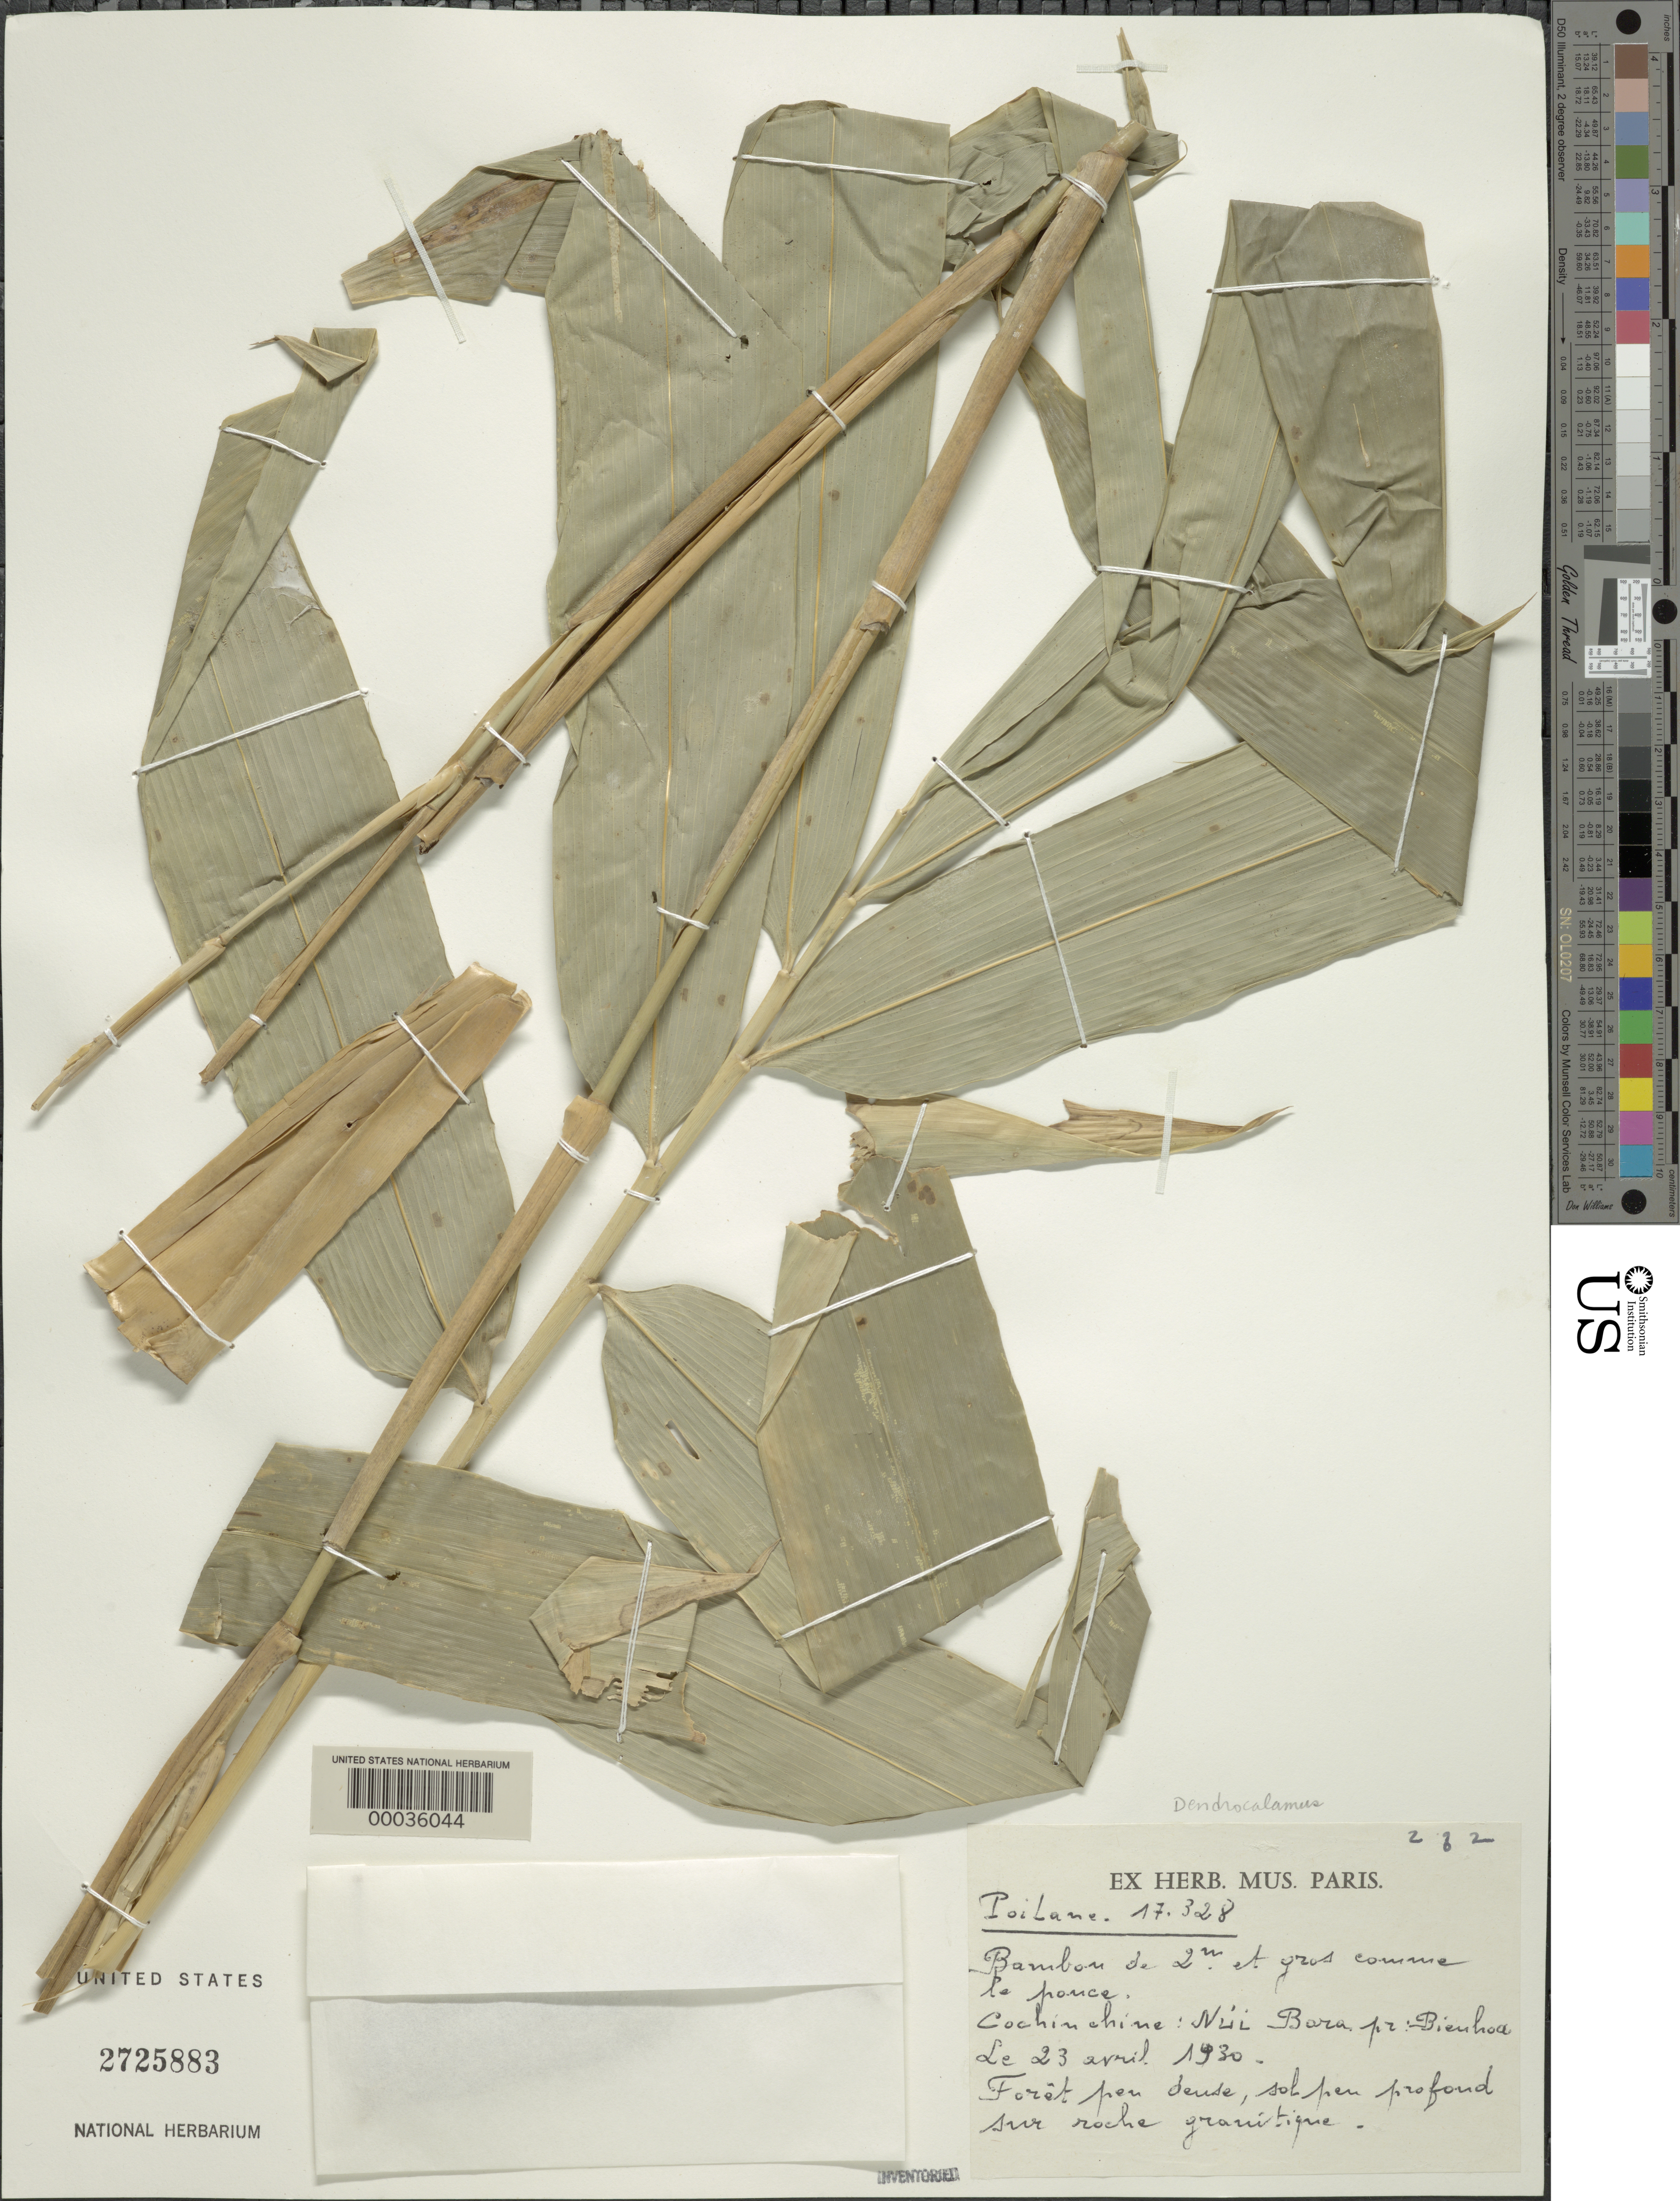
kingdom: Plantae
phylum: Tracheophyta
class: Liliopsida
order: Poales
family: Poaceae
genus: Dendrocalamus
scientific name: Dendrocalamus sp.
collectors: -. Poilane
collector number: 17328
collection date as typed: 23 Apr 1930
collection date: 1930-04-23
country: Vietnam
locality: Nui bara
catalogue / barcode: US 2725883